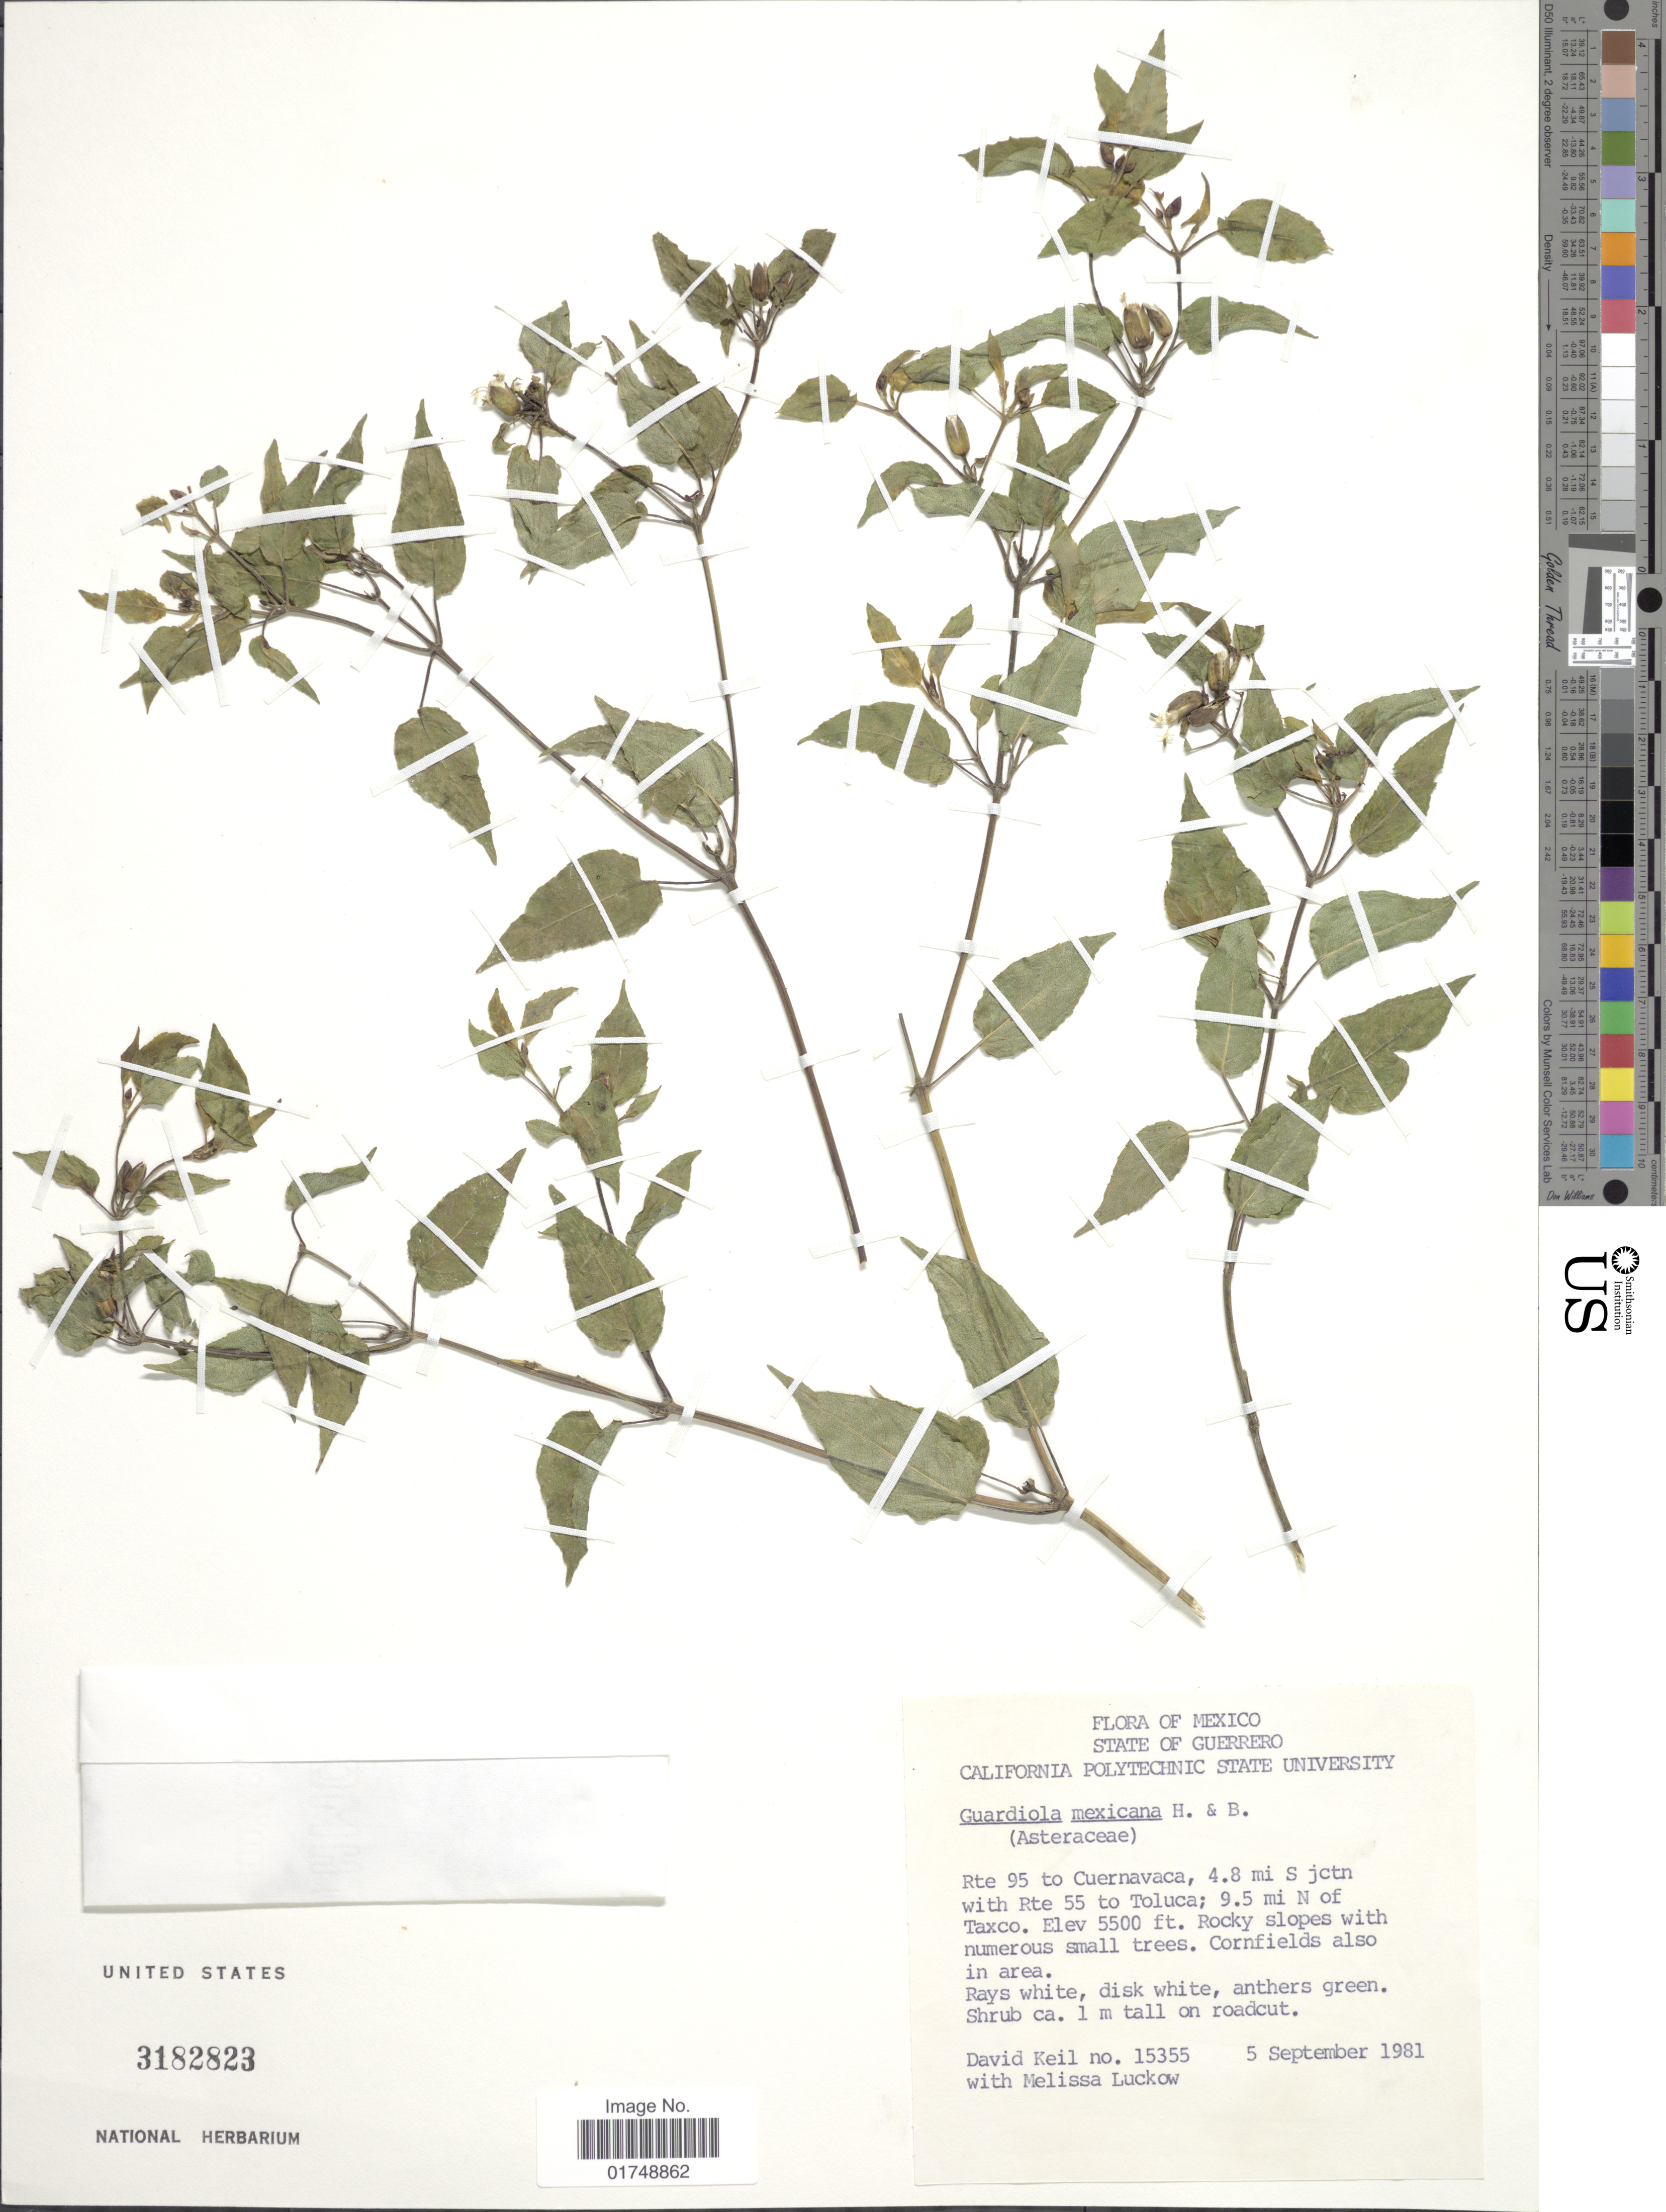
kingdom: Plantae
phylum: Tracheophyta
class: Magnoliopsida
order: Asterales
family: Asteraceae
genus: Guardiola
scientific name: Guardiola mexicana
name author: Humb. & Bonpl.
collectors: D. J. Keil & M. A. Luckow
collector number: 15355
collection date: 1981-09-05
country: Mexico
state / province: Guerrero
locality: State of Guerro. rte 95 to Cuernavaca, 4.8 mi. S jctn with Rte 55 to Toluca; 9.5 mi N of Taxco. Rocky slopes with numerous small trees. Cornfields also in area.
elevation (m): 1676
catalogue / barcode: US 3182823